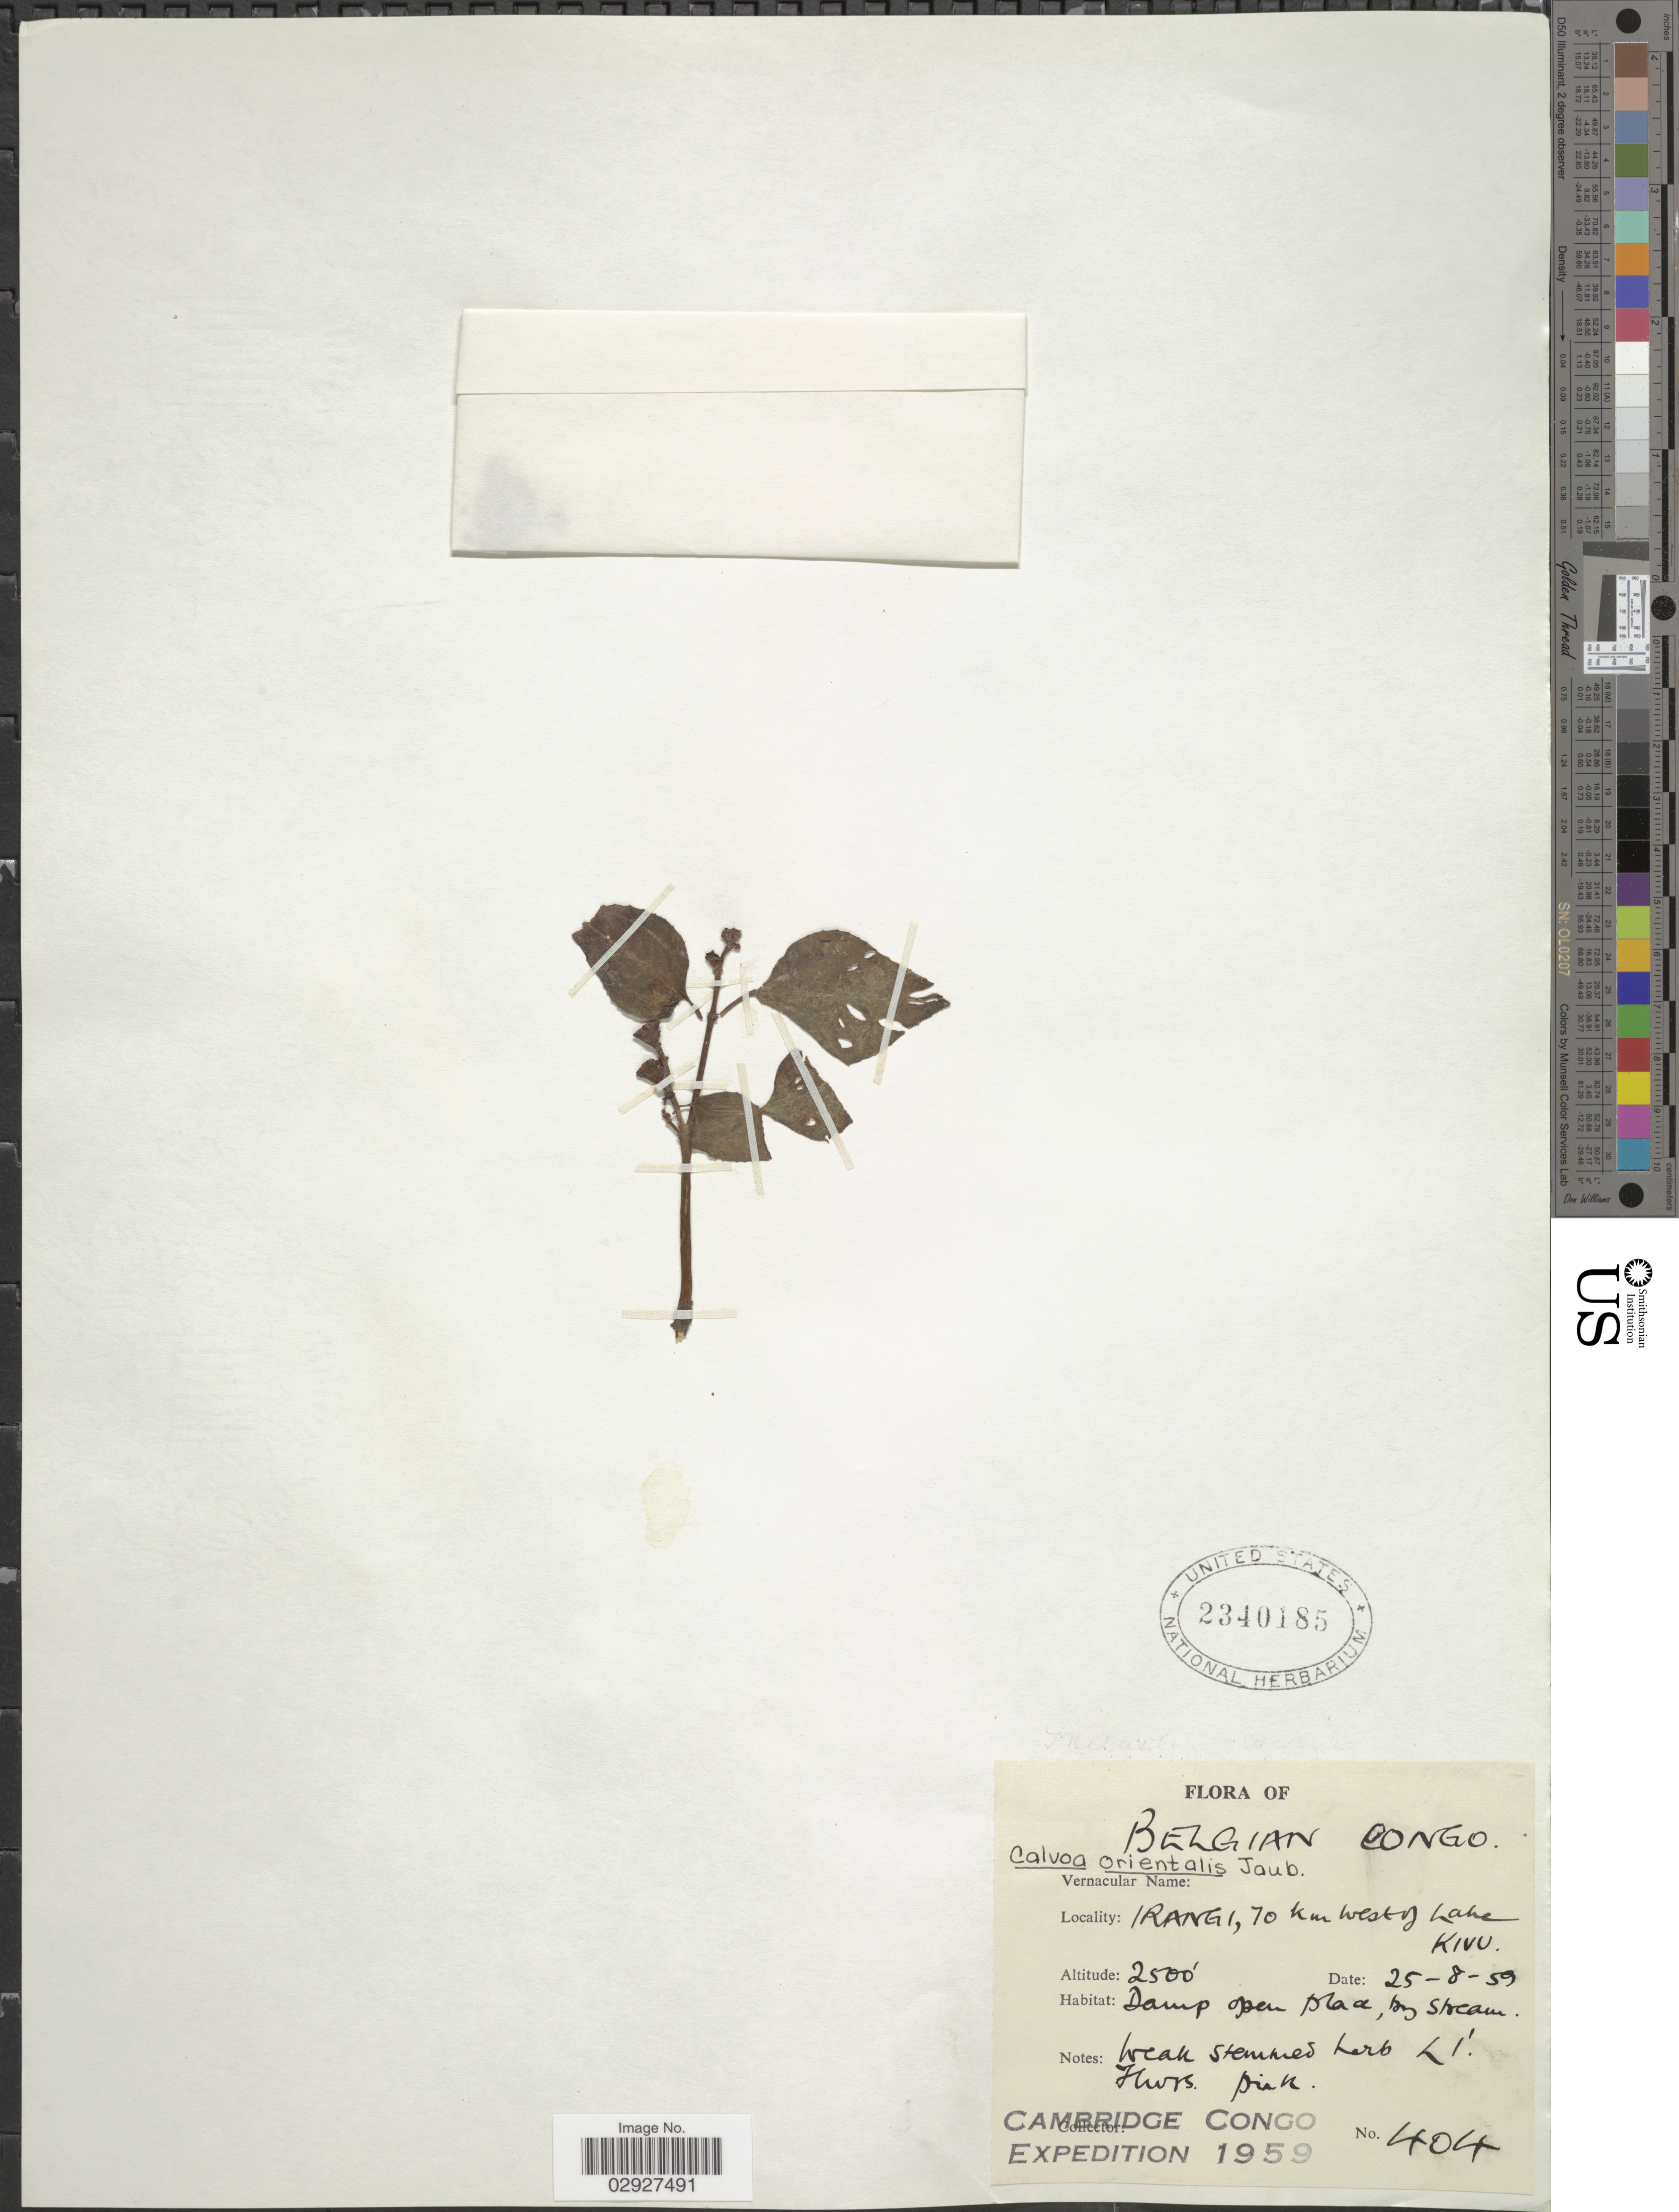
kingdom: Plantae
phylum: Tracheophyta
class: Magnoliopsida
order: Myrtales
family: Melastomataceae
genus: Calvoa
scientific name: Calvoa orientalis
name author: Taub.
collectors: Cambridge Congo Expedition 1959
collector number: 404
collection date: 1959-08-25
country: Congo, Democratic Republic of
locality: Belgian Congo. Irangi, 70 km west of Lake Kivu.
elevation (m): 762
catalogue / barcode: US 2340185